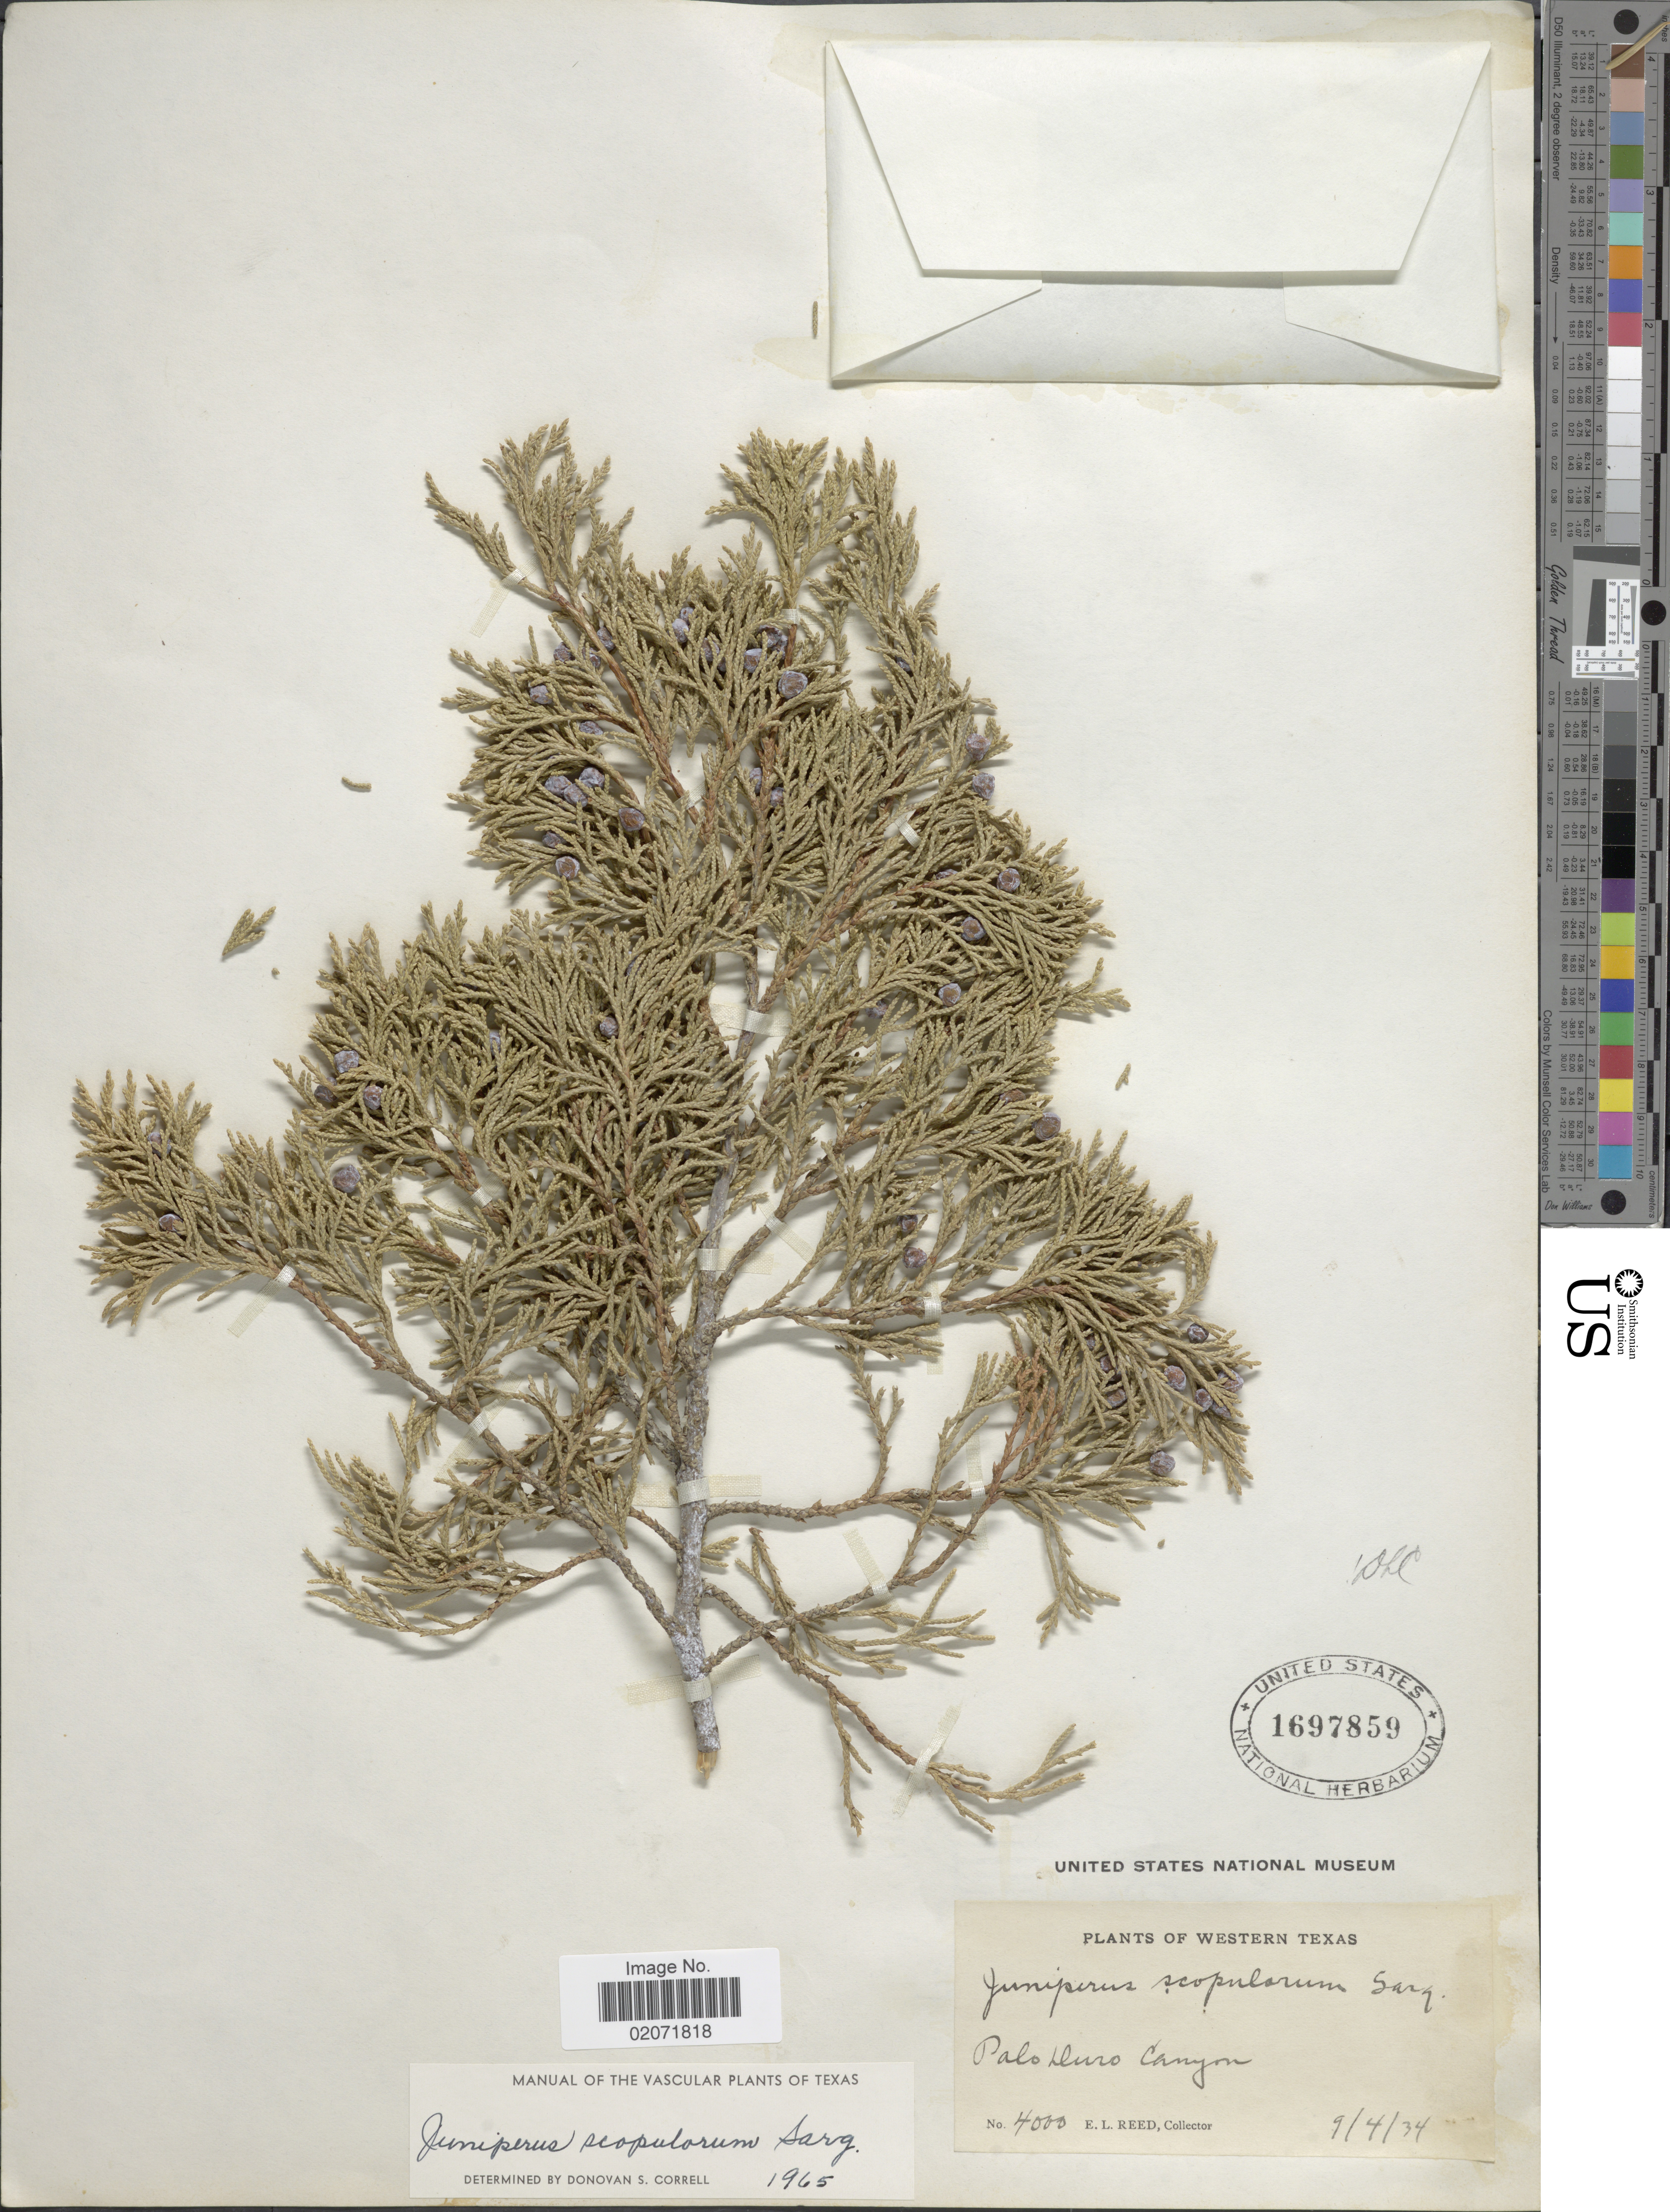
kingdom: Plantae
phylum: Tracheophyta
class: Pinopsida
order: Pinales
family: Cupressaceae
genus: Juniperus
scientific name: Juniperus scopulorum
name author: Sarg.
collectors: E. Reed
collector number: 4000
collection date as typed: Transcribed d/m/y: 4/9/34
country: United States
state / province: Texas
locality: Western Texas, Palo Duro Canyon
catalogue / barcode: US 1697859